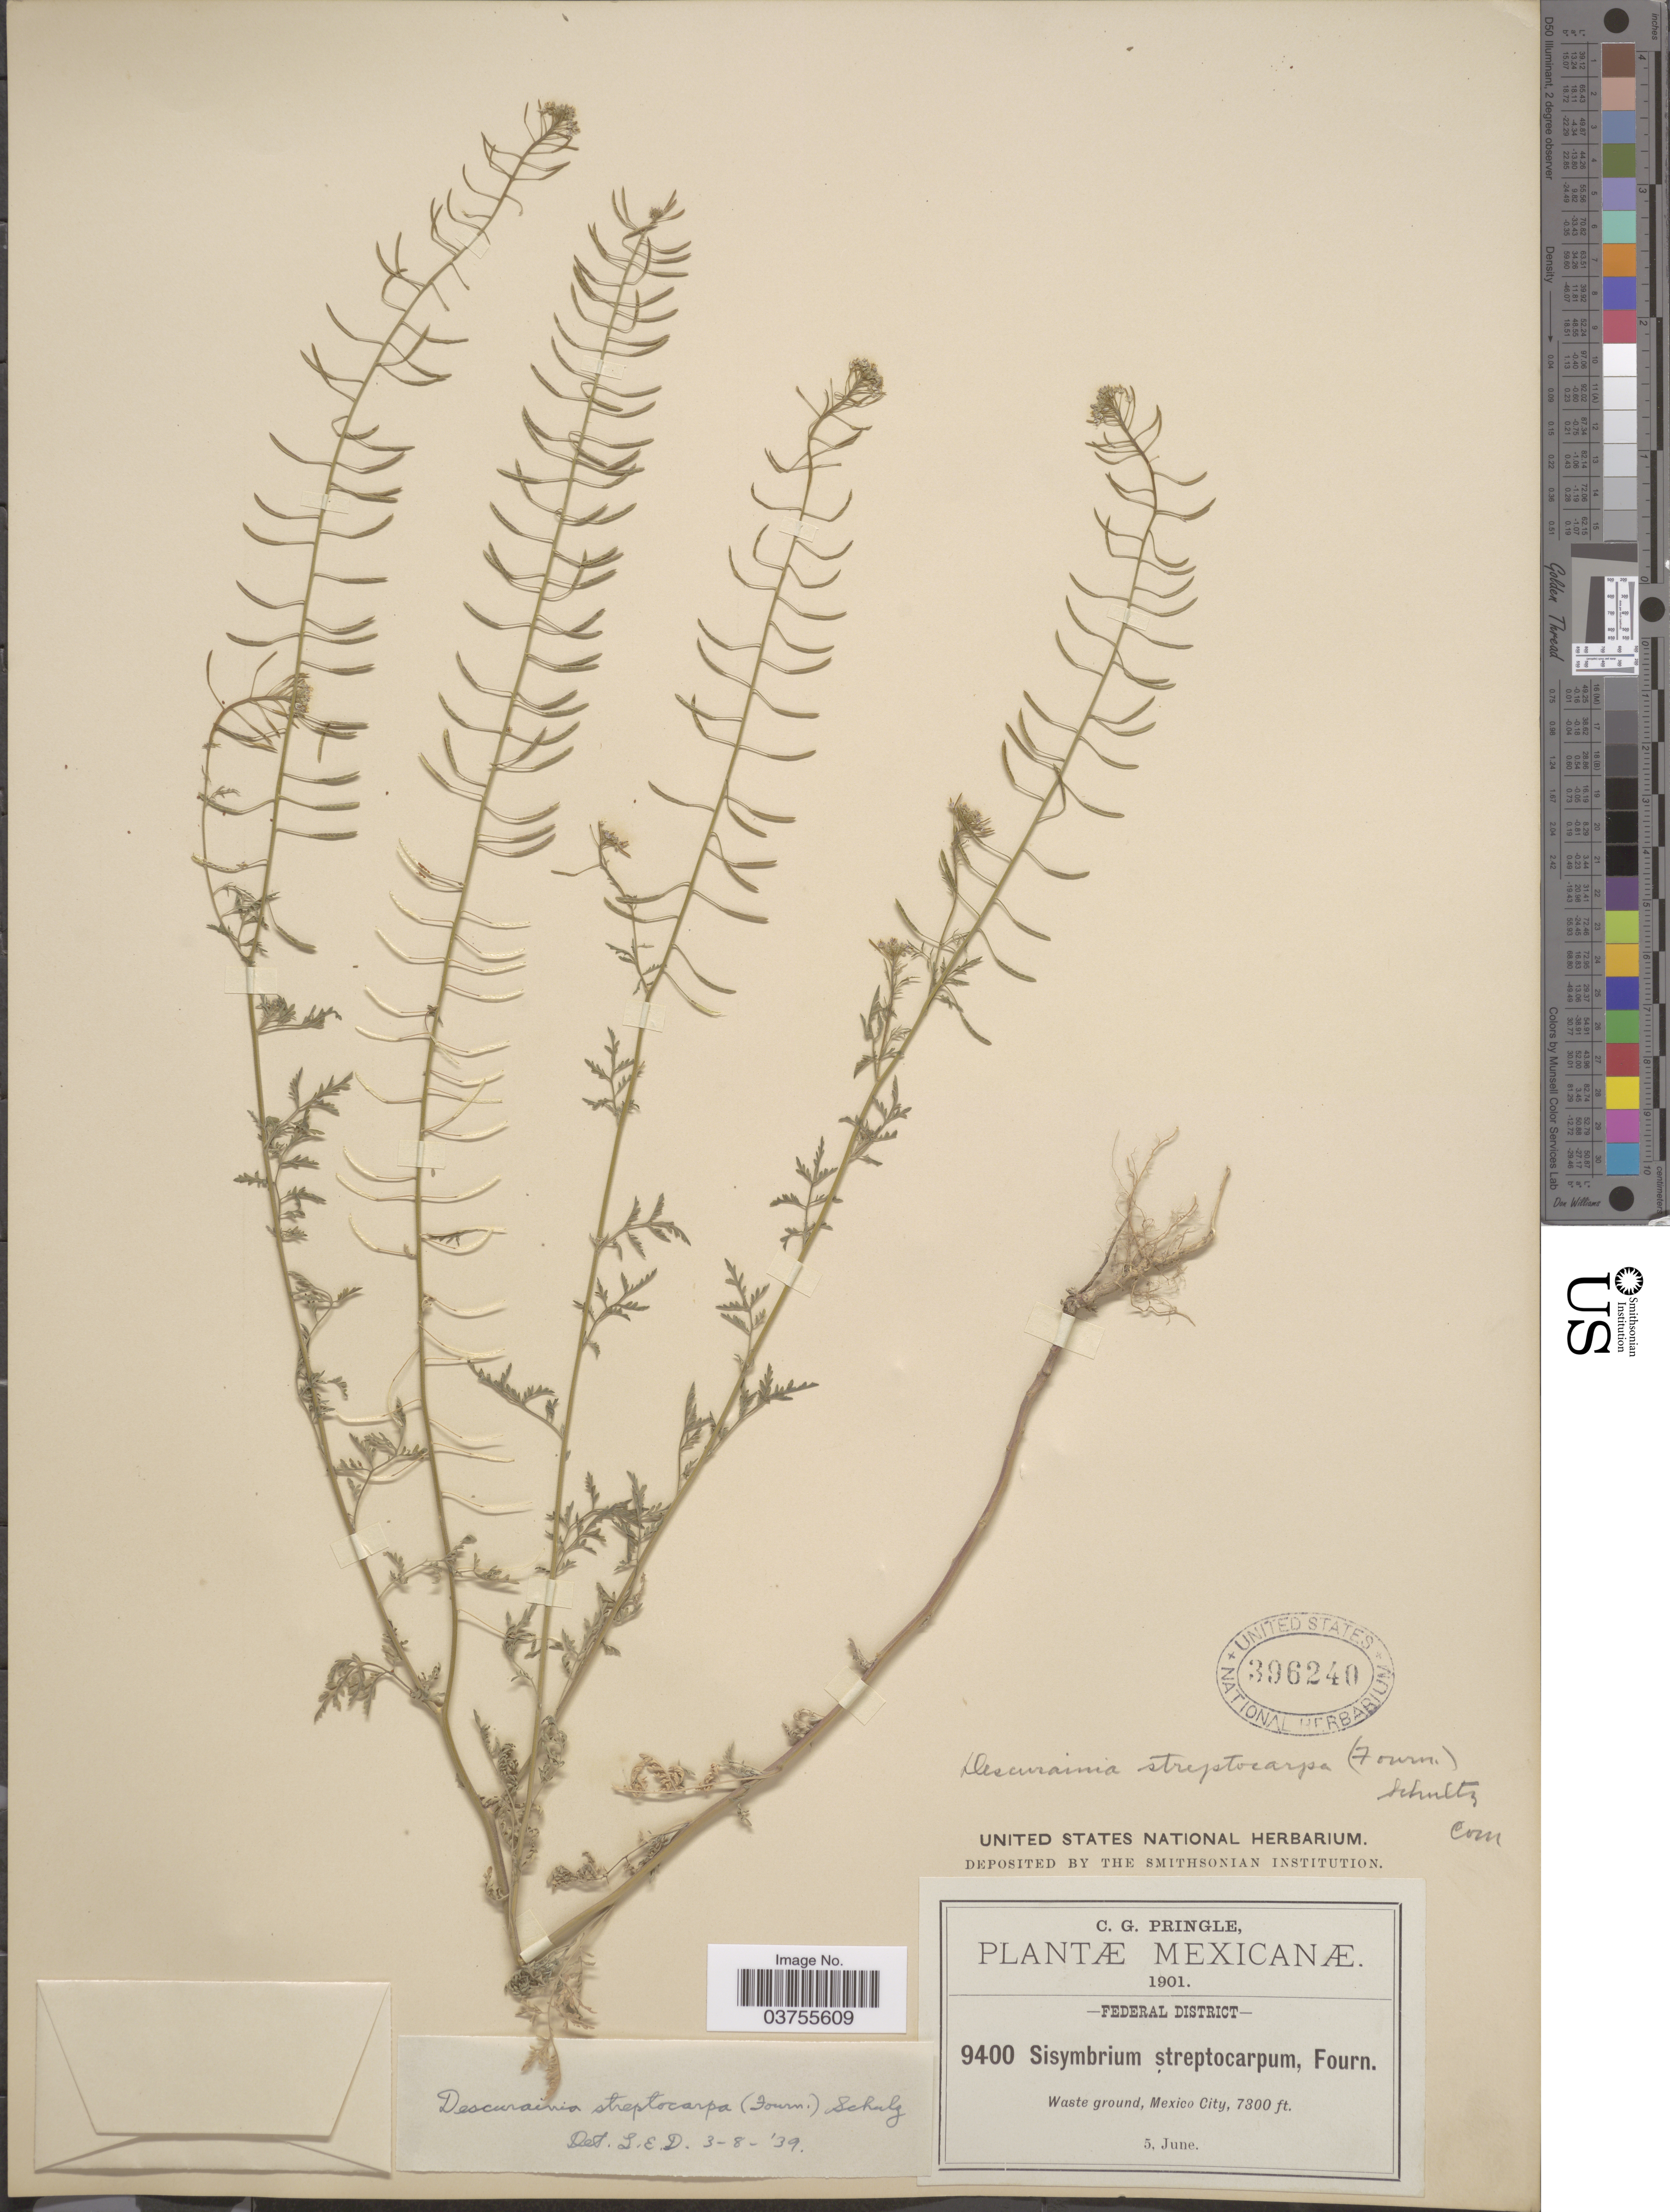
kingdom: Plantae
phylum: Tracheophyta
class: Magnoliopsida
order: Brassicales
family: Brassicaceae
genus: Descurainia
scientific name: Descurainia streptocarpa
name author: (E. Fourn. & C.A. Mey.) O.E. Schulz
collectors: C. G. Pringle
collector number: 9400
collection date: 1901-06-05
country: Mexico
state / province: Distrito Federal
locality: Federal District. Waste ground, Mexico City.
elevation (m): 2225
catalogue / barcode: US 396240